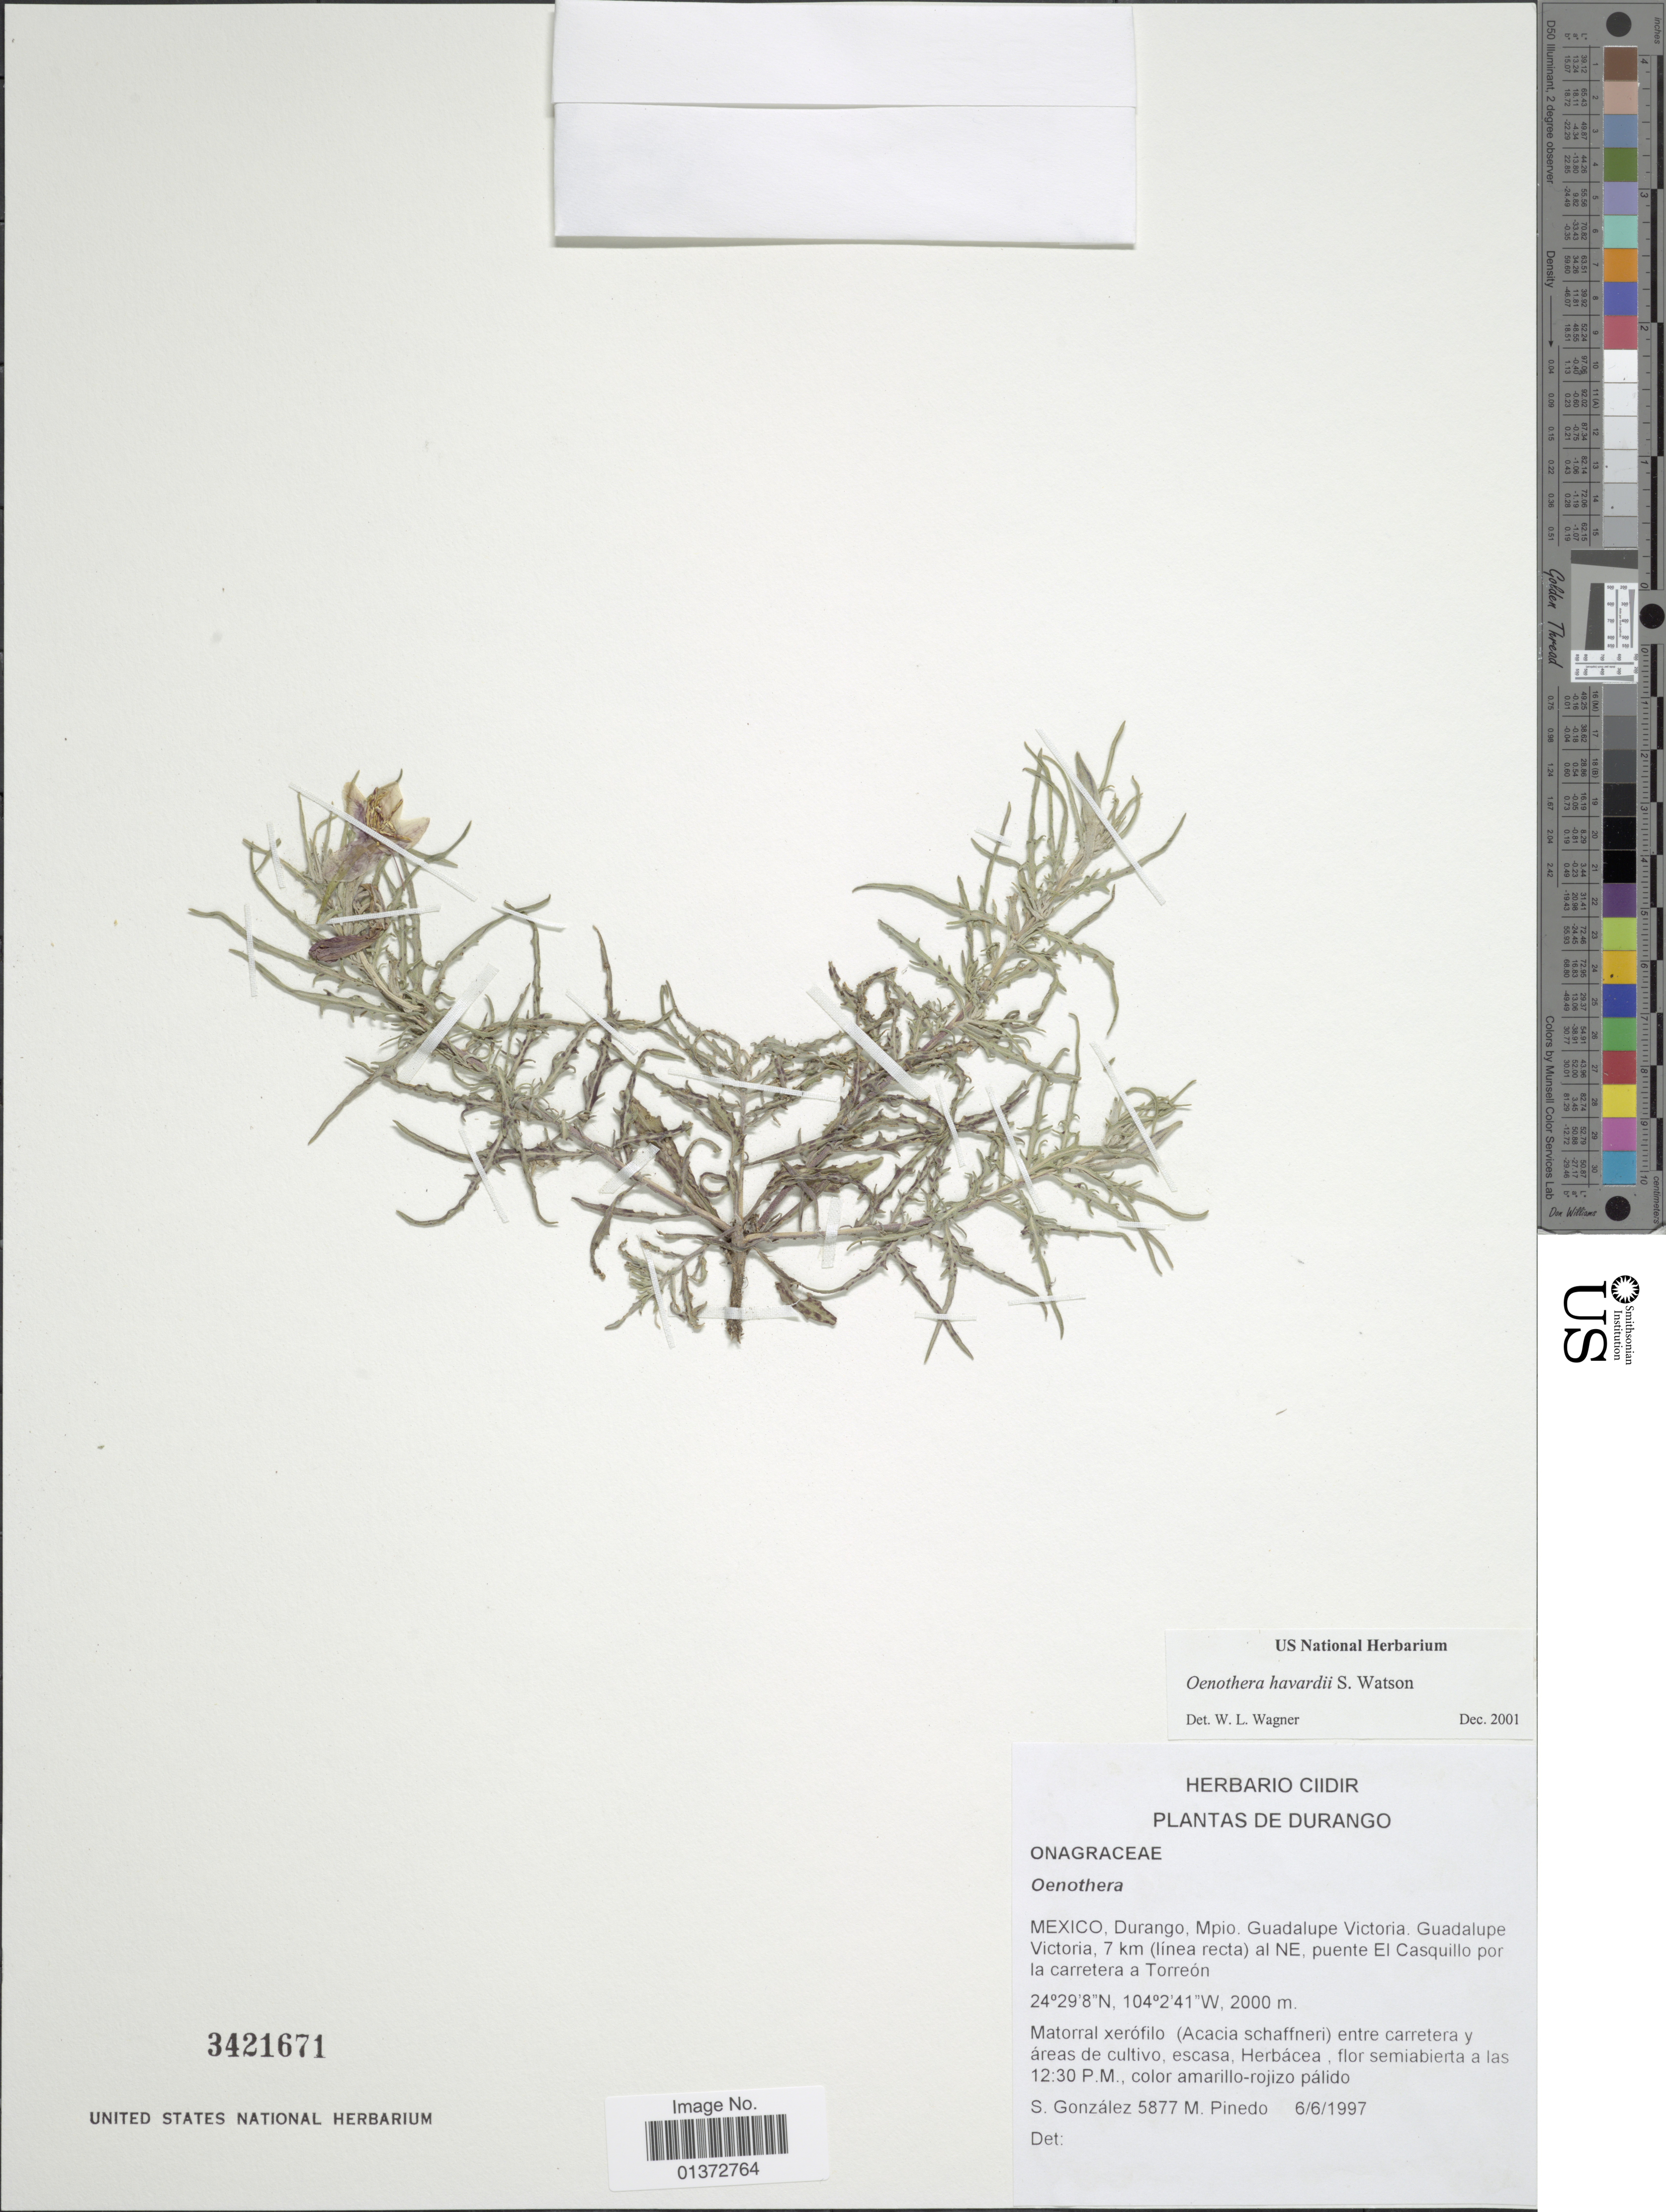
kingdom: Plantae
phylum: Tracheophyta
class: Magnoliopsida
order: Myrtales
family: Onagraceae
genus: Oenothera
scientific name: Oenothera havardii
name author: S. Watson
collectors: S. González & M. Pinedo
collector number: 5877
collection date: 1997-06-06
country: Mexico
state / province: Durango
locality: Mpio. Guadalupe Victoria, Guadalupe Victoria, 7 km (linea recta) al NE, puente El Casquillo por la carretera a Torreón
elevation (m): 2000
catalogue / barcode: US 3421671